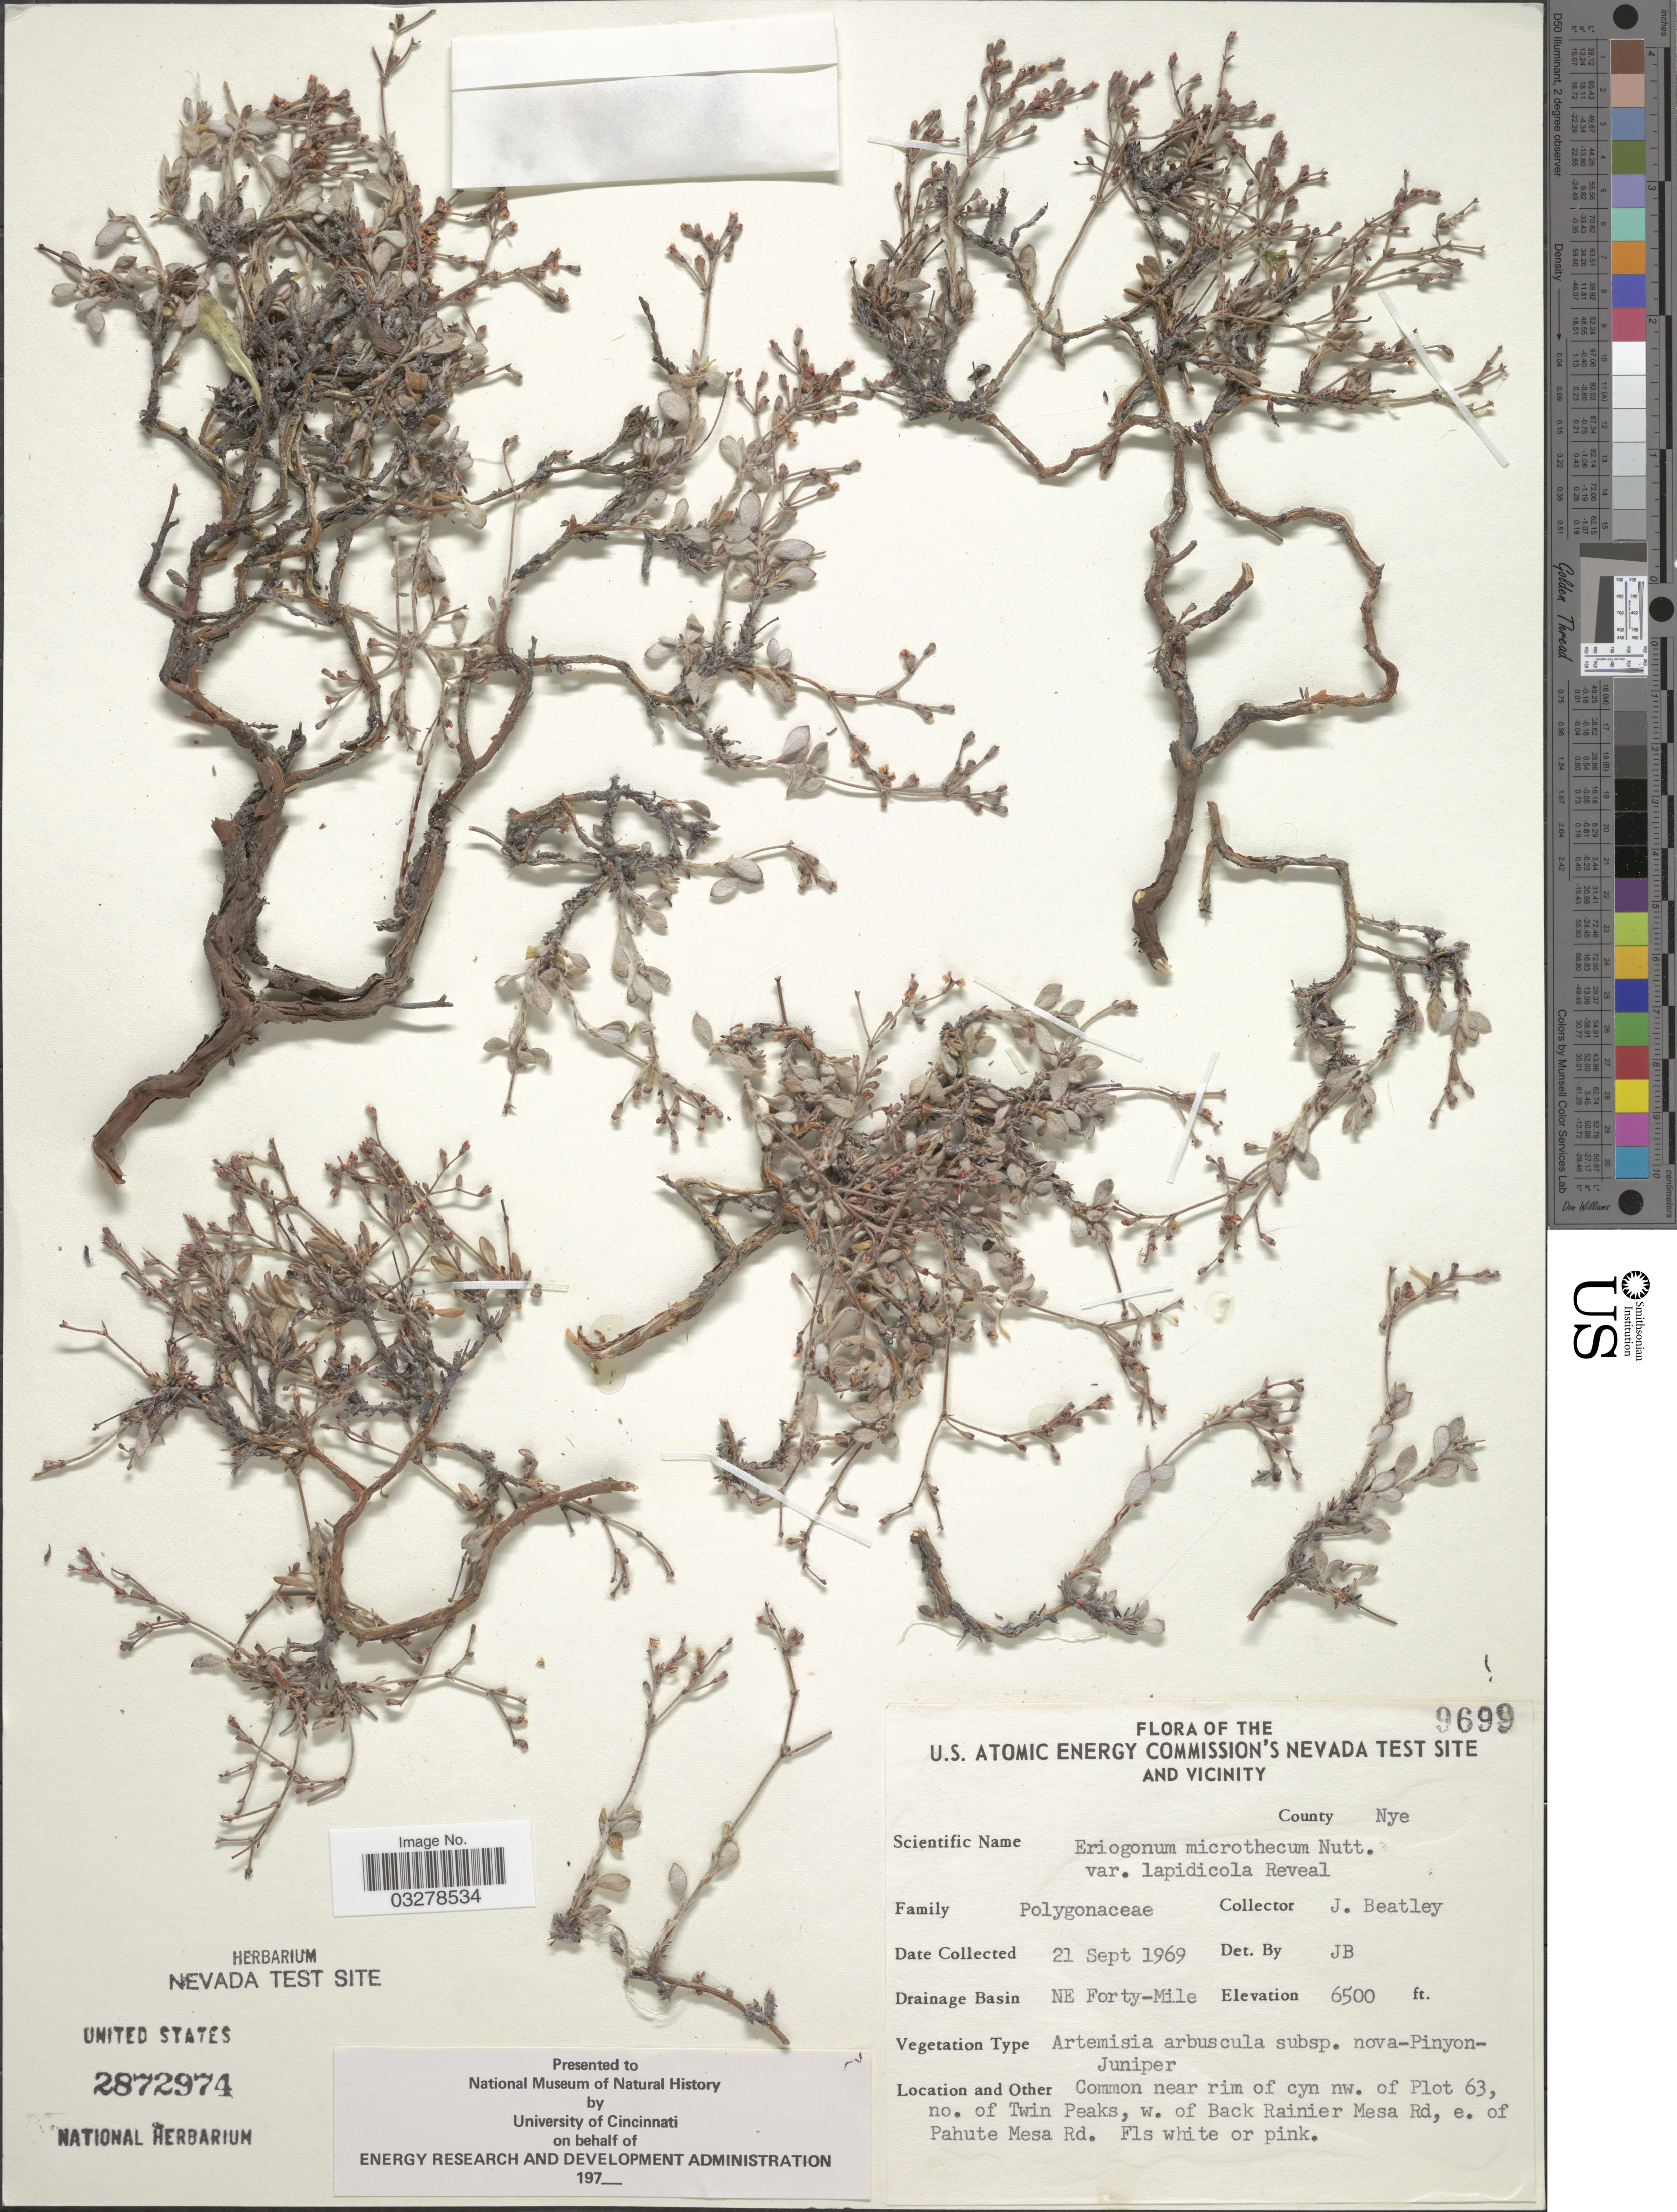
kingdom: Plantae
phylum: Tracheophyta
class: Magnoliopsida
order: Caryophyllales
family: Polygonaceae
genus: Eriogonum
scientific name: Eriogonum microtheca var. lapidicola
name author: Reveal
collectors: J. C. Beatley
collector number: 9699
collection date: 1969-09-21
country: United States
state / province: Nevada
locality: U.S. Atomic Energy Commission's Nevada Test Site and Vicinity. County Nye. Drainage Basin NE Forty-Mile. Common near rim of cyn nw. of Plot 63, no. of Twin Peaks, w. of Back Rainier Mesa Rd, e. of Pahute Mesa Rd.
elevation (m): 1981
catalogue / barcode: US 2872974